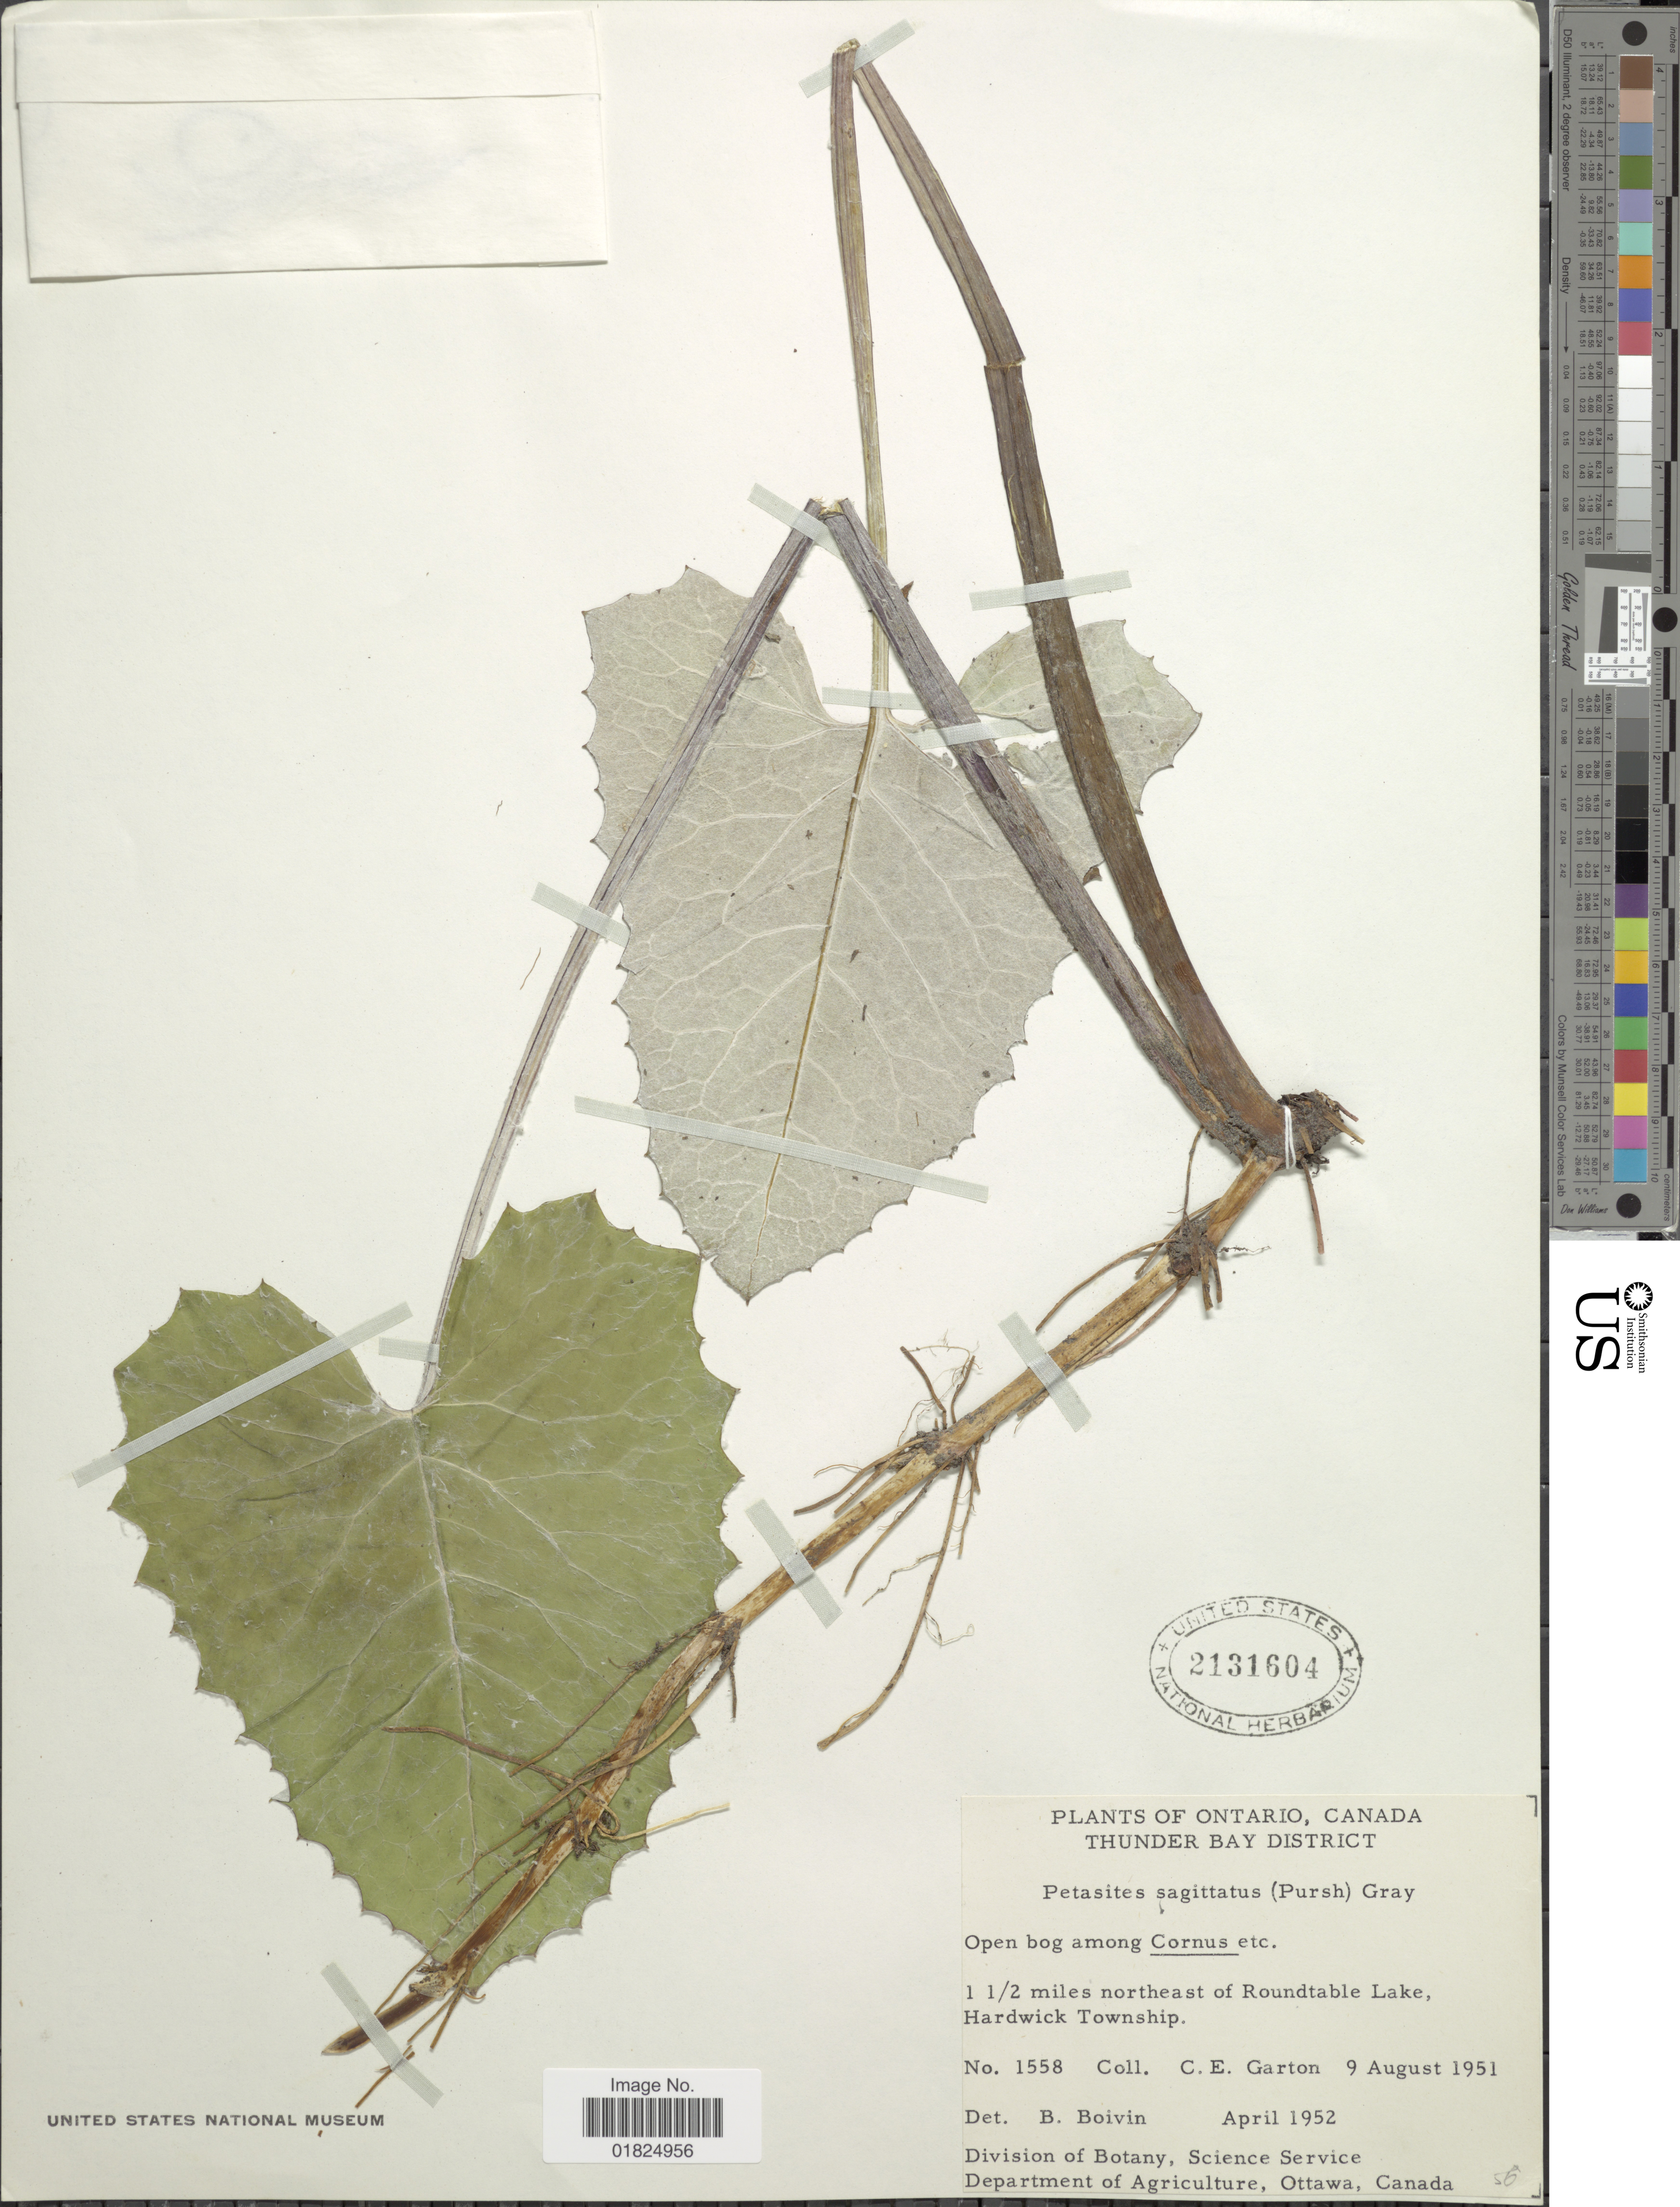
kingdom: Plantae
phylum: Tracheophyta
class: Magnoliopsida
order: Asterales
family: Asteraceae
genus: Petasites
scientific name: Petasites frigidus var. sagittatus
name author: (Banks ex Pursh) Cherniawsky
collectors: C. E. Garton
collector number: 1558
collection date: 1951-08-09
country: Canada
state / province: Ontario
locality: Ontario. Thunder Bay District. 1 1/2 miles northeast of Roundtable Lake, Hardwick Township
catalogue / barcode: US 2131604